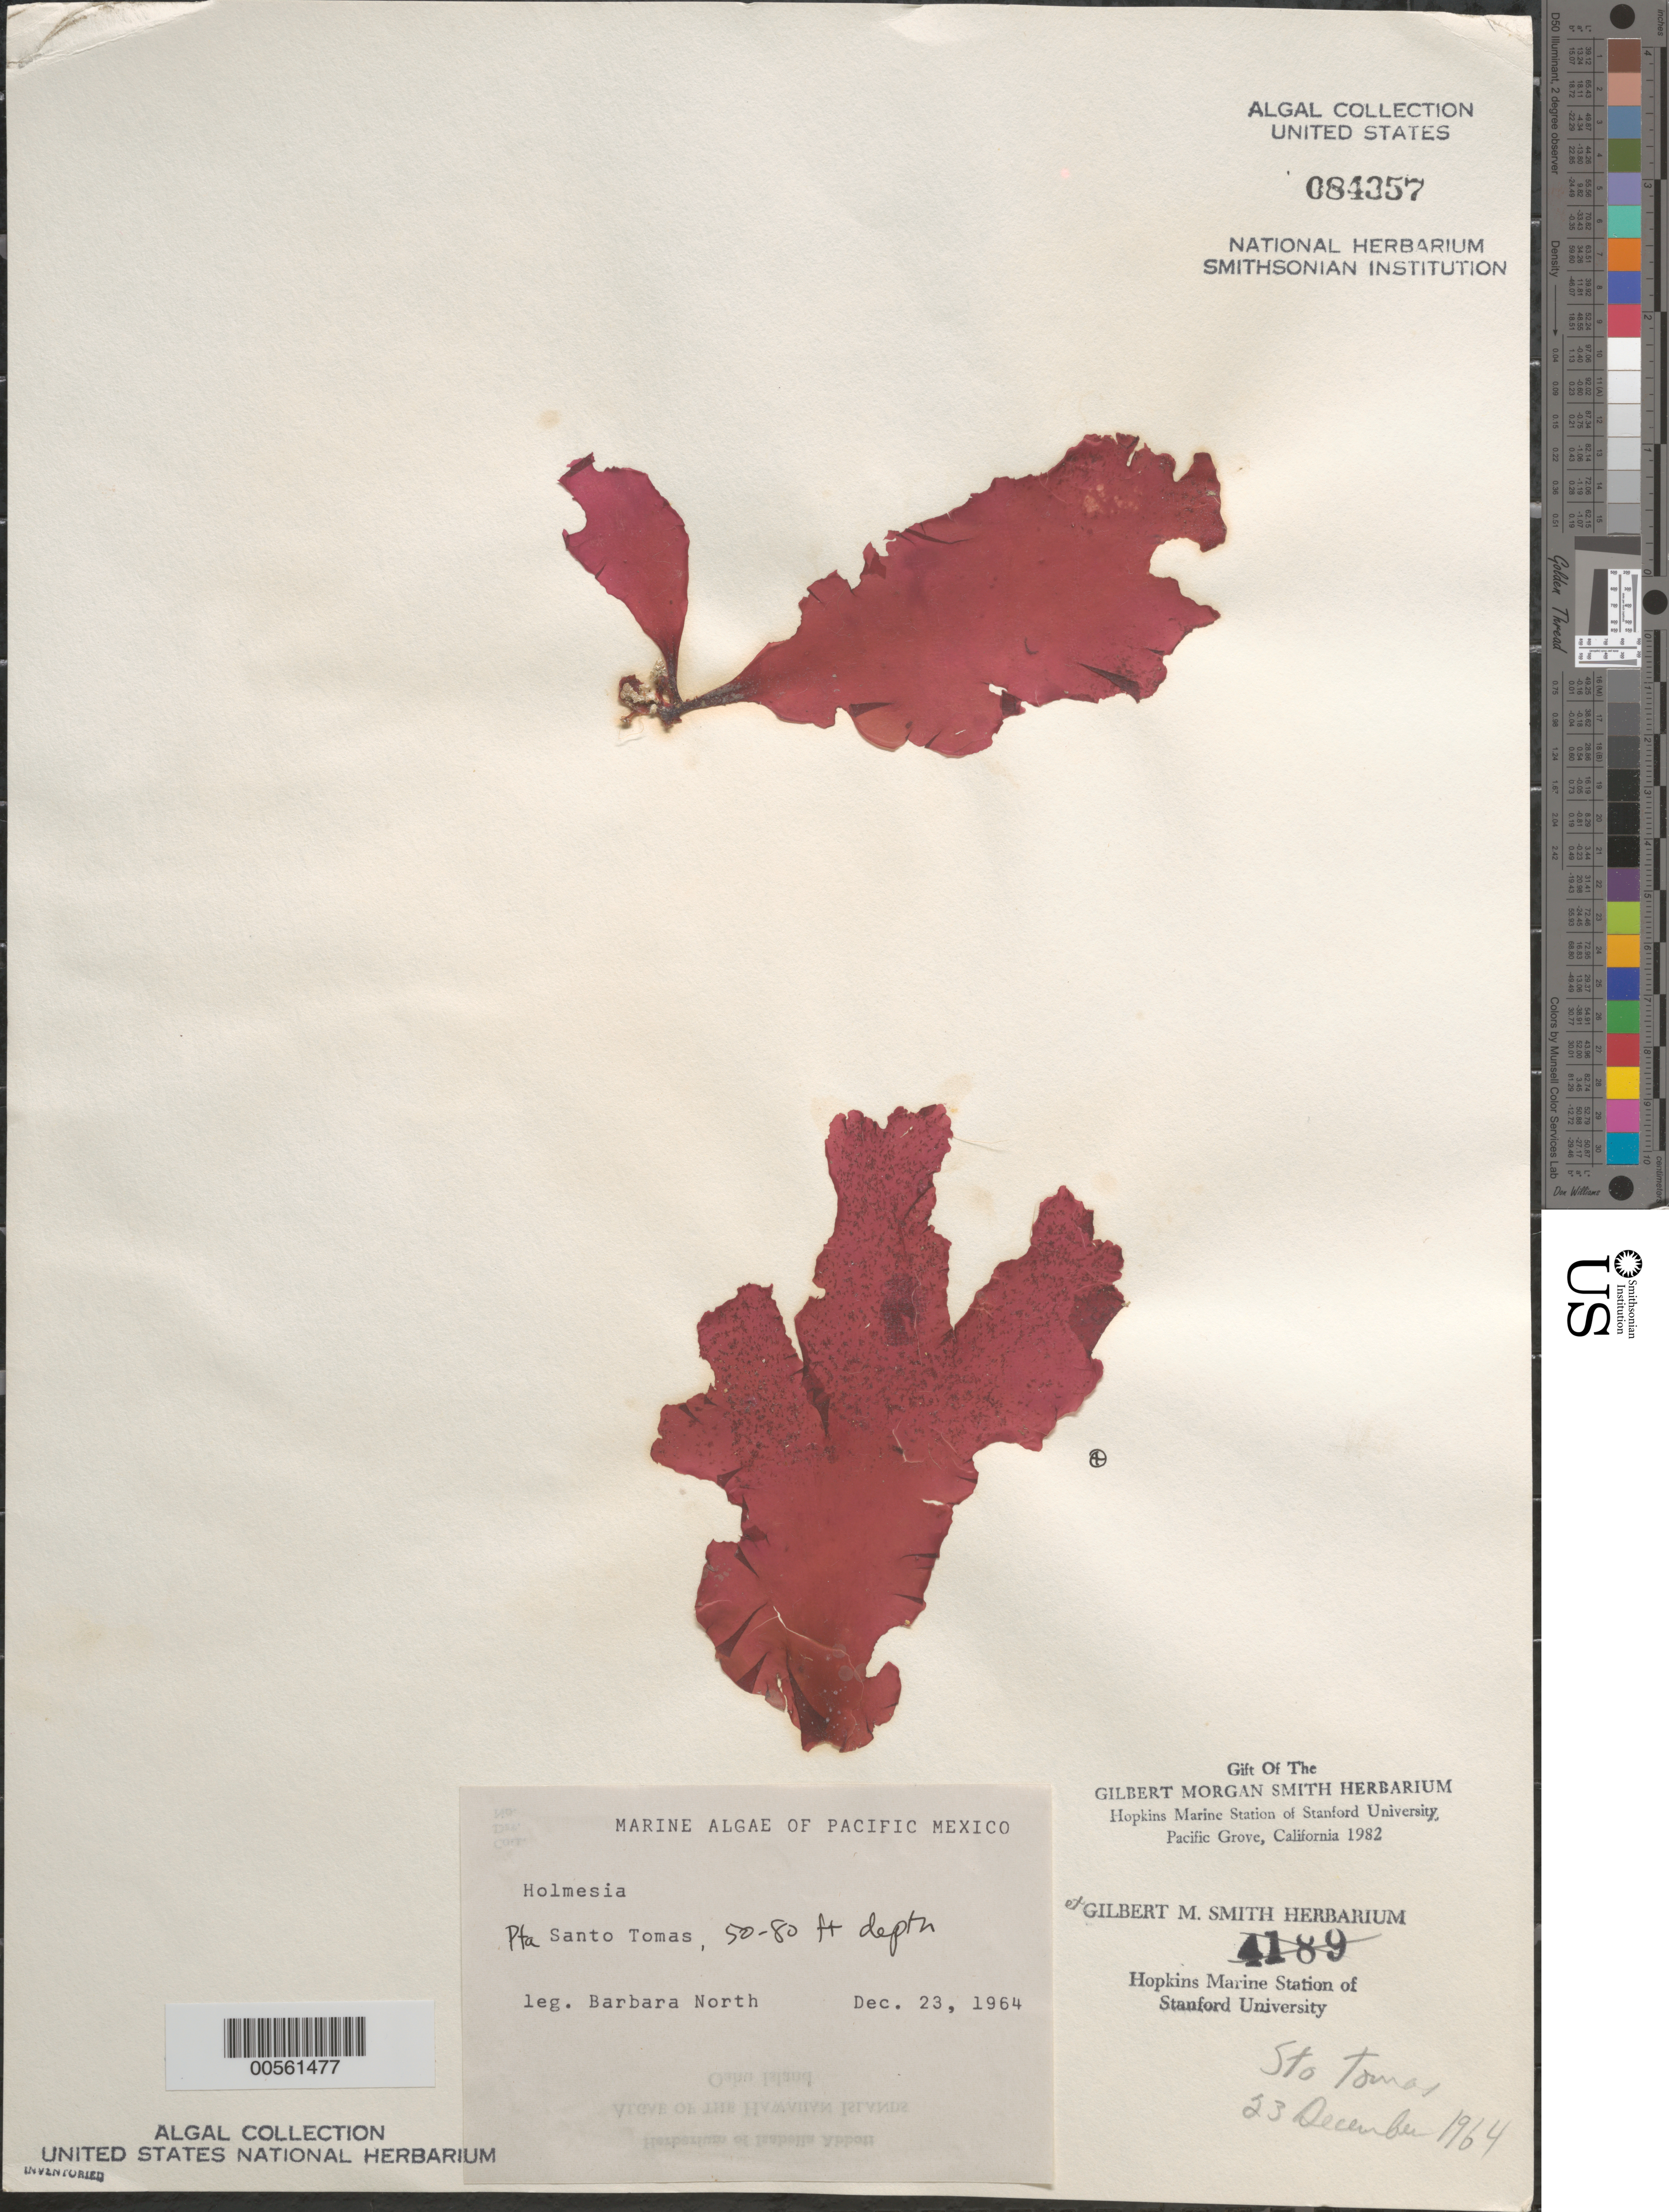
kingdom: Plantae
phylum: Rhodophyta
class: Florideophyceae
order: Ceramiales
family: Delesseriaceae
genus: Holmesia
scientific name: Holmesia sp.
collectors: B. North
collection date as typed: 23 Dec 1964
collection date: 1964-12-23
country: Mexico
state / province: Baja California Norte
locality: Punta Santo Tomas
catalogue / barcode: US 84357